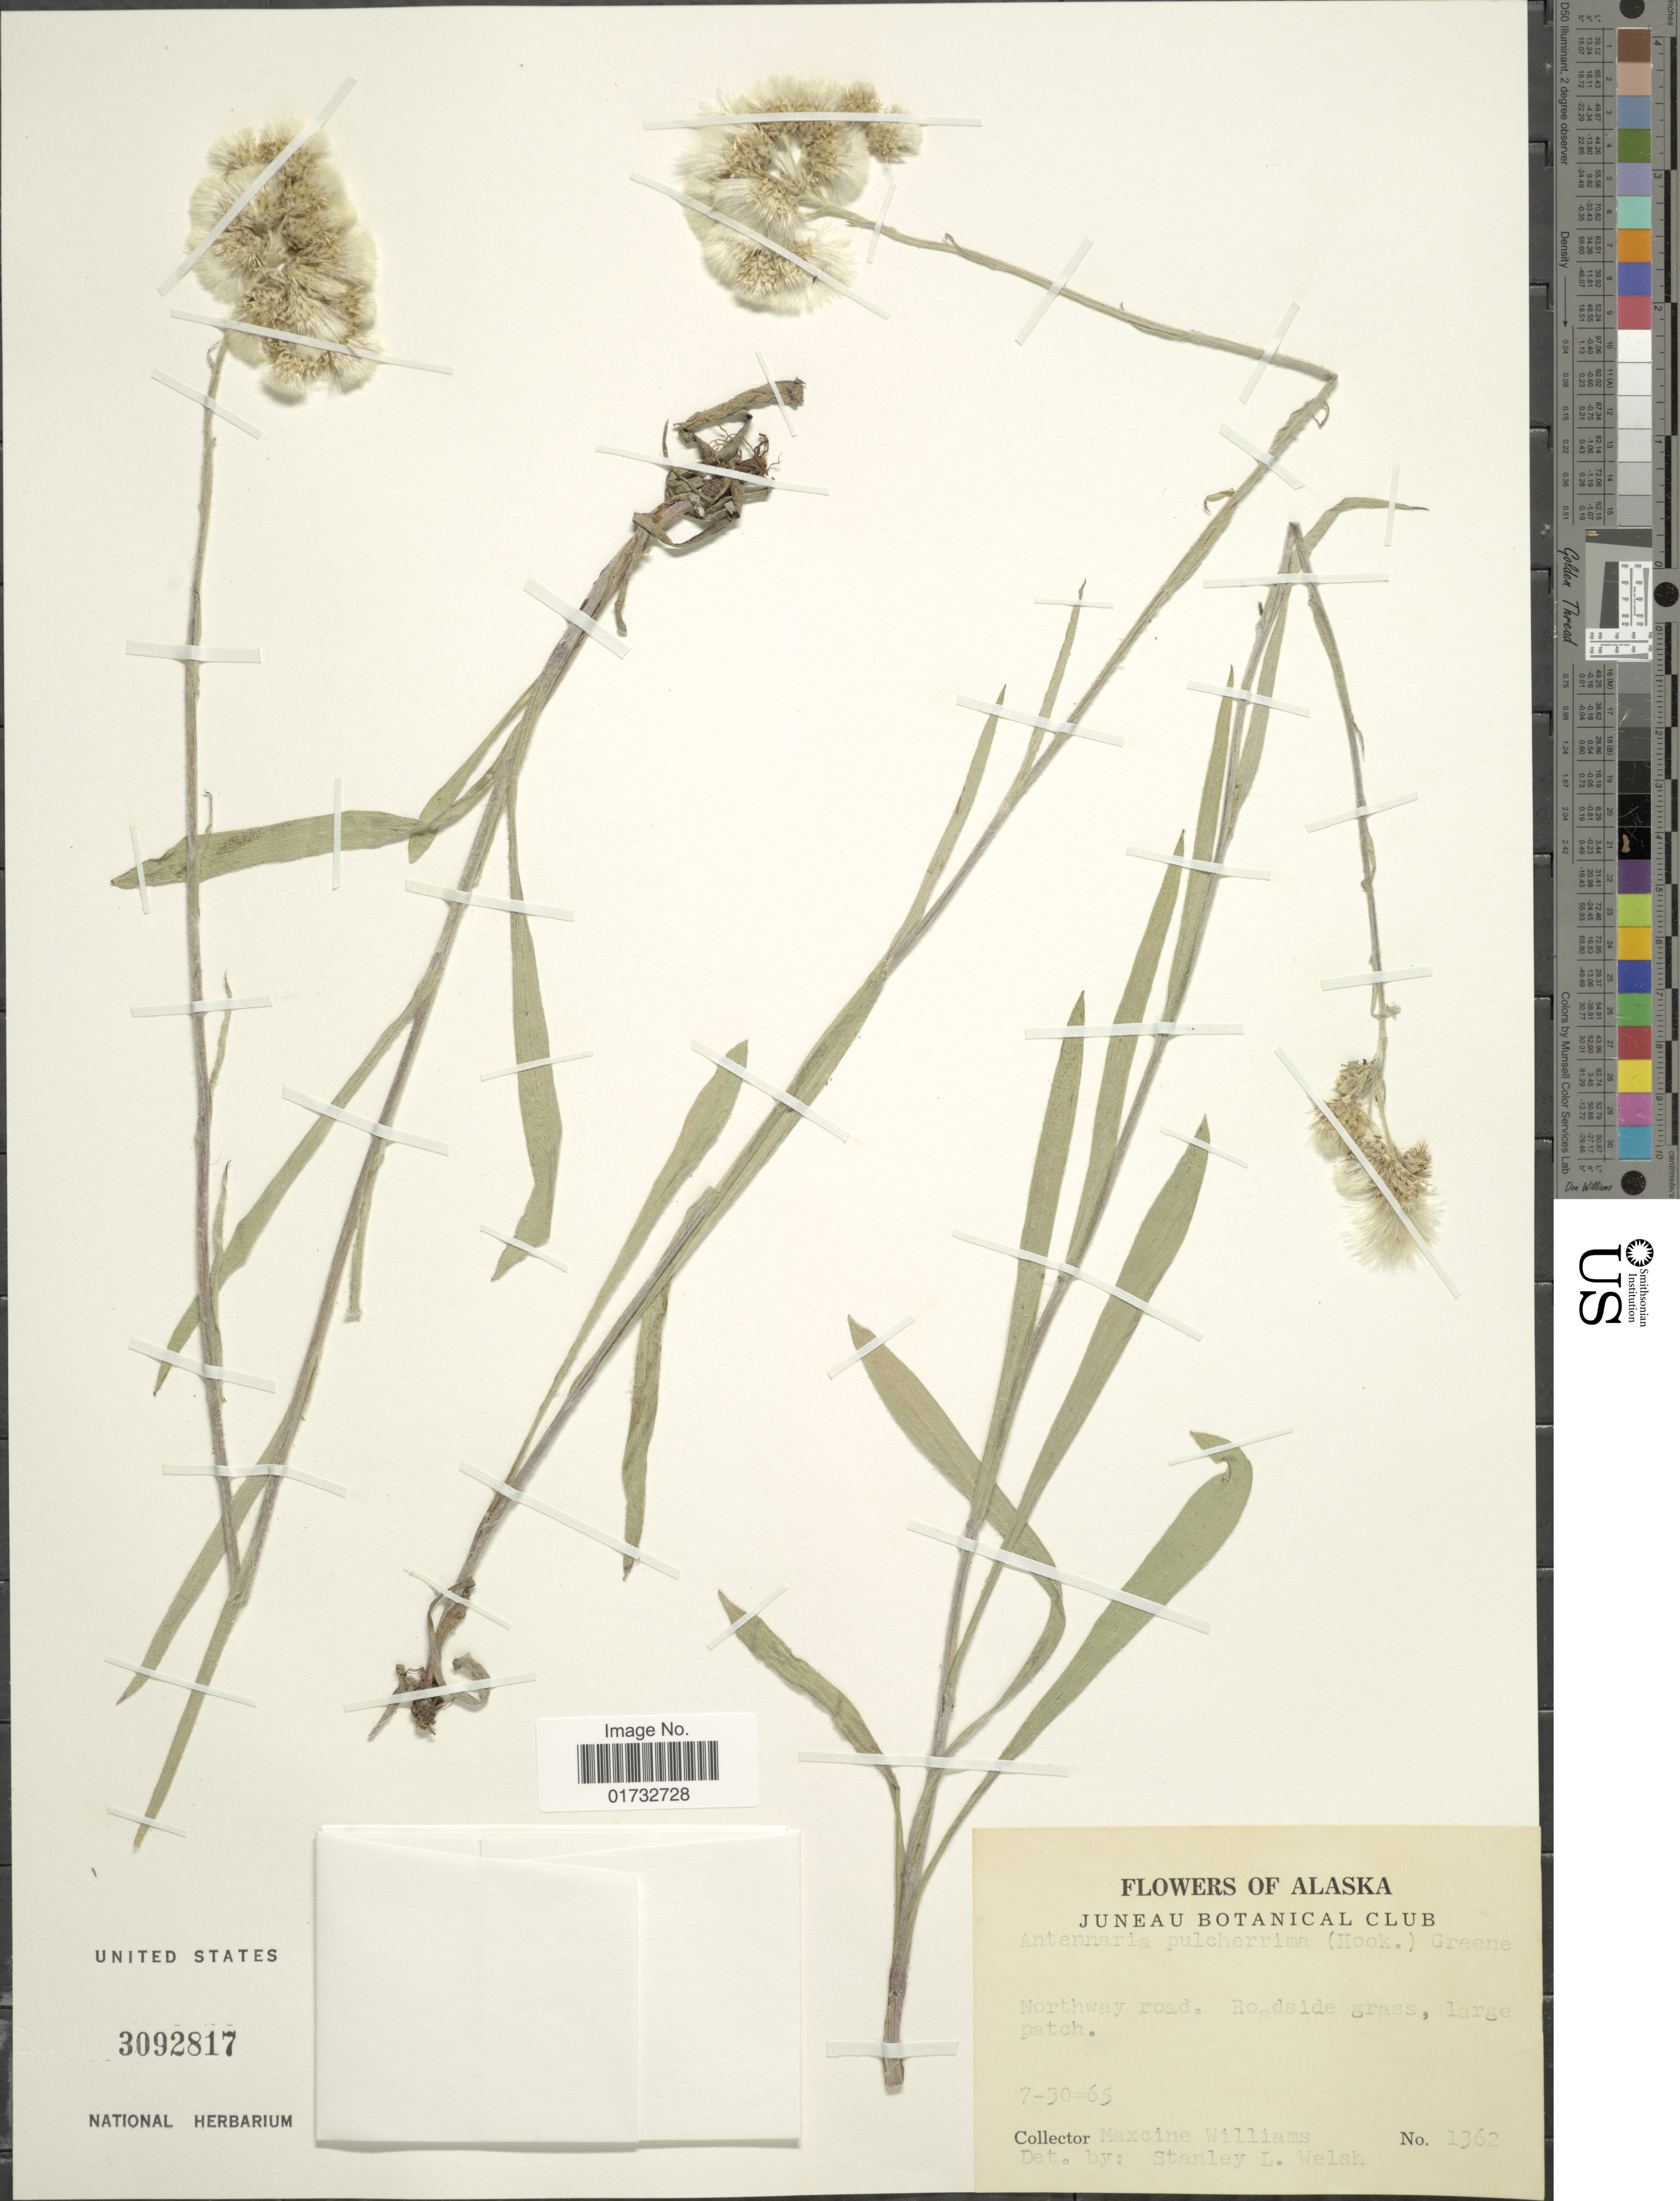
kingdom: Plantae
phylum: Tracheophyta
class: Magnoliopsida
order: Asterales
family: Asteraceae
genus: Antennaria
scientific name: Antennaria pulcherrima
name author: (Hook.) Greene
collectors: Mr. Williams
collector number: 1362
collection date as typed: Transcribed d/m/y: 30/7/65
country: United States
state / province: Alaska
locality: Northway road.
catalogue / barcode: US 3092817